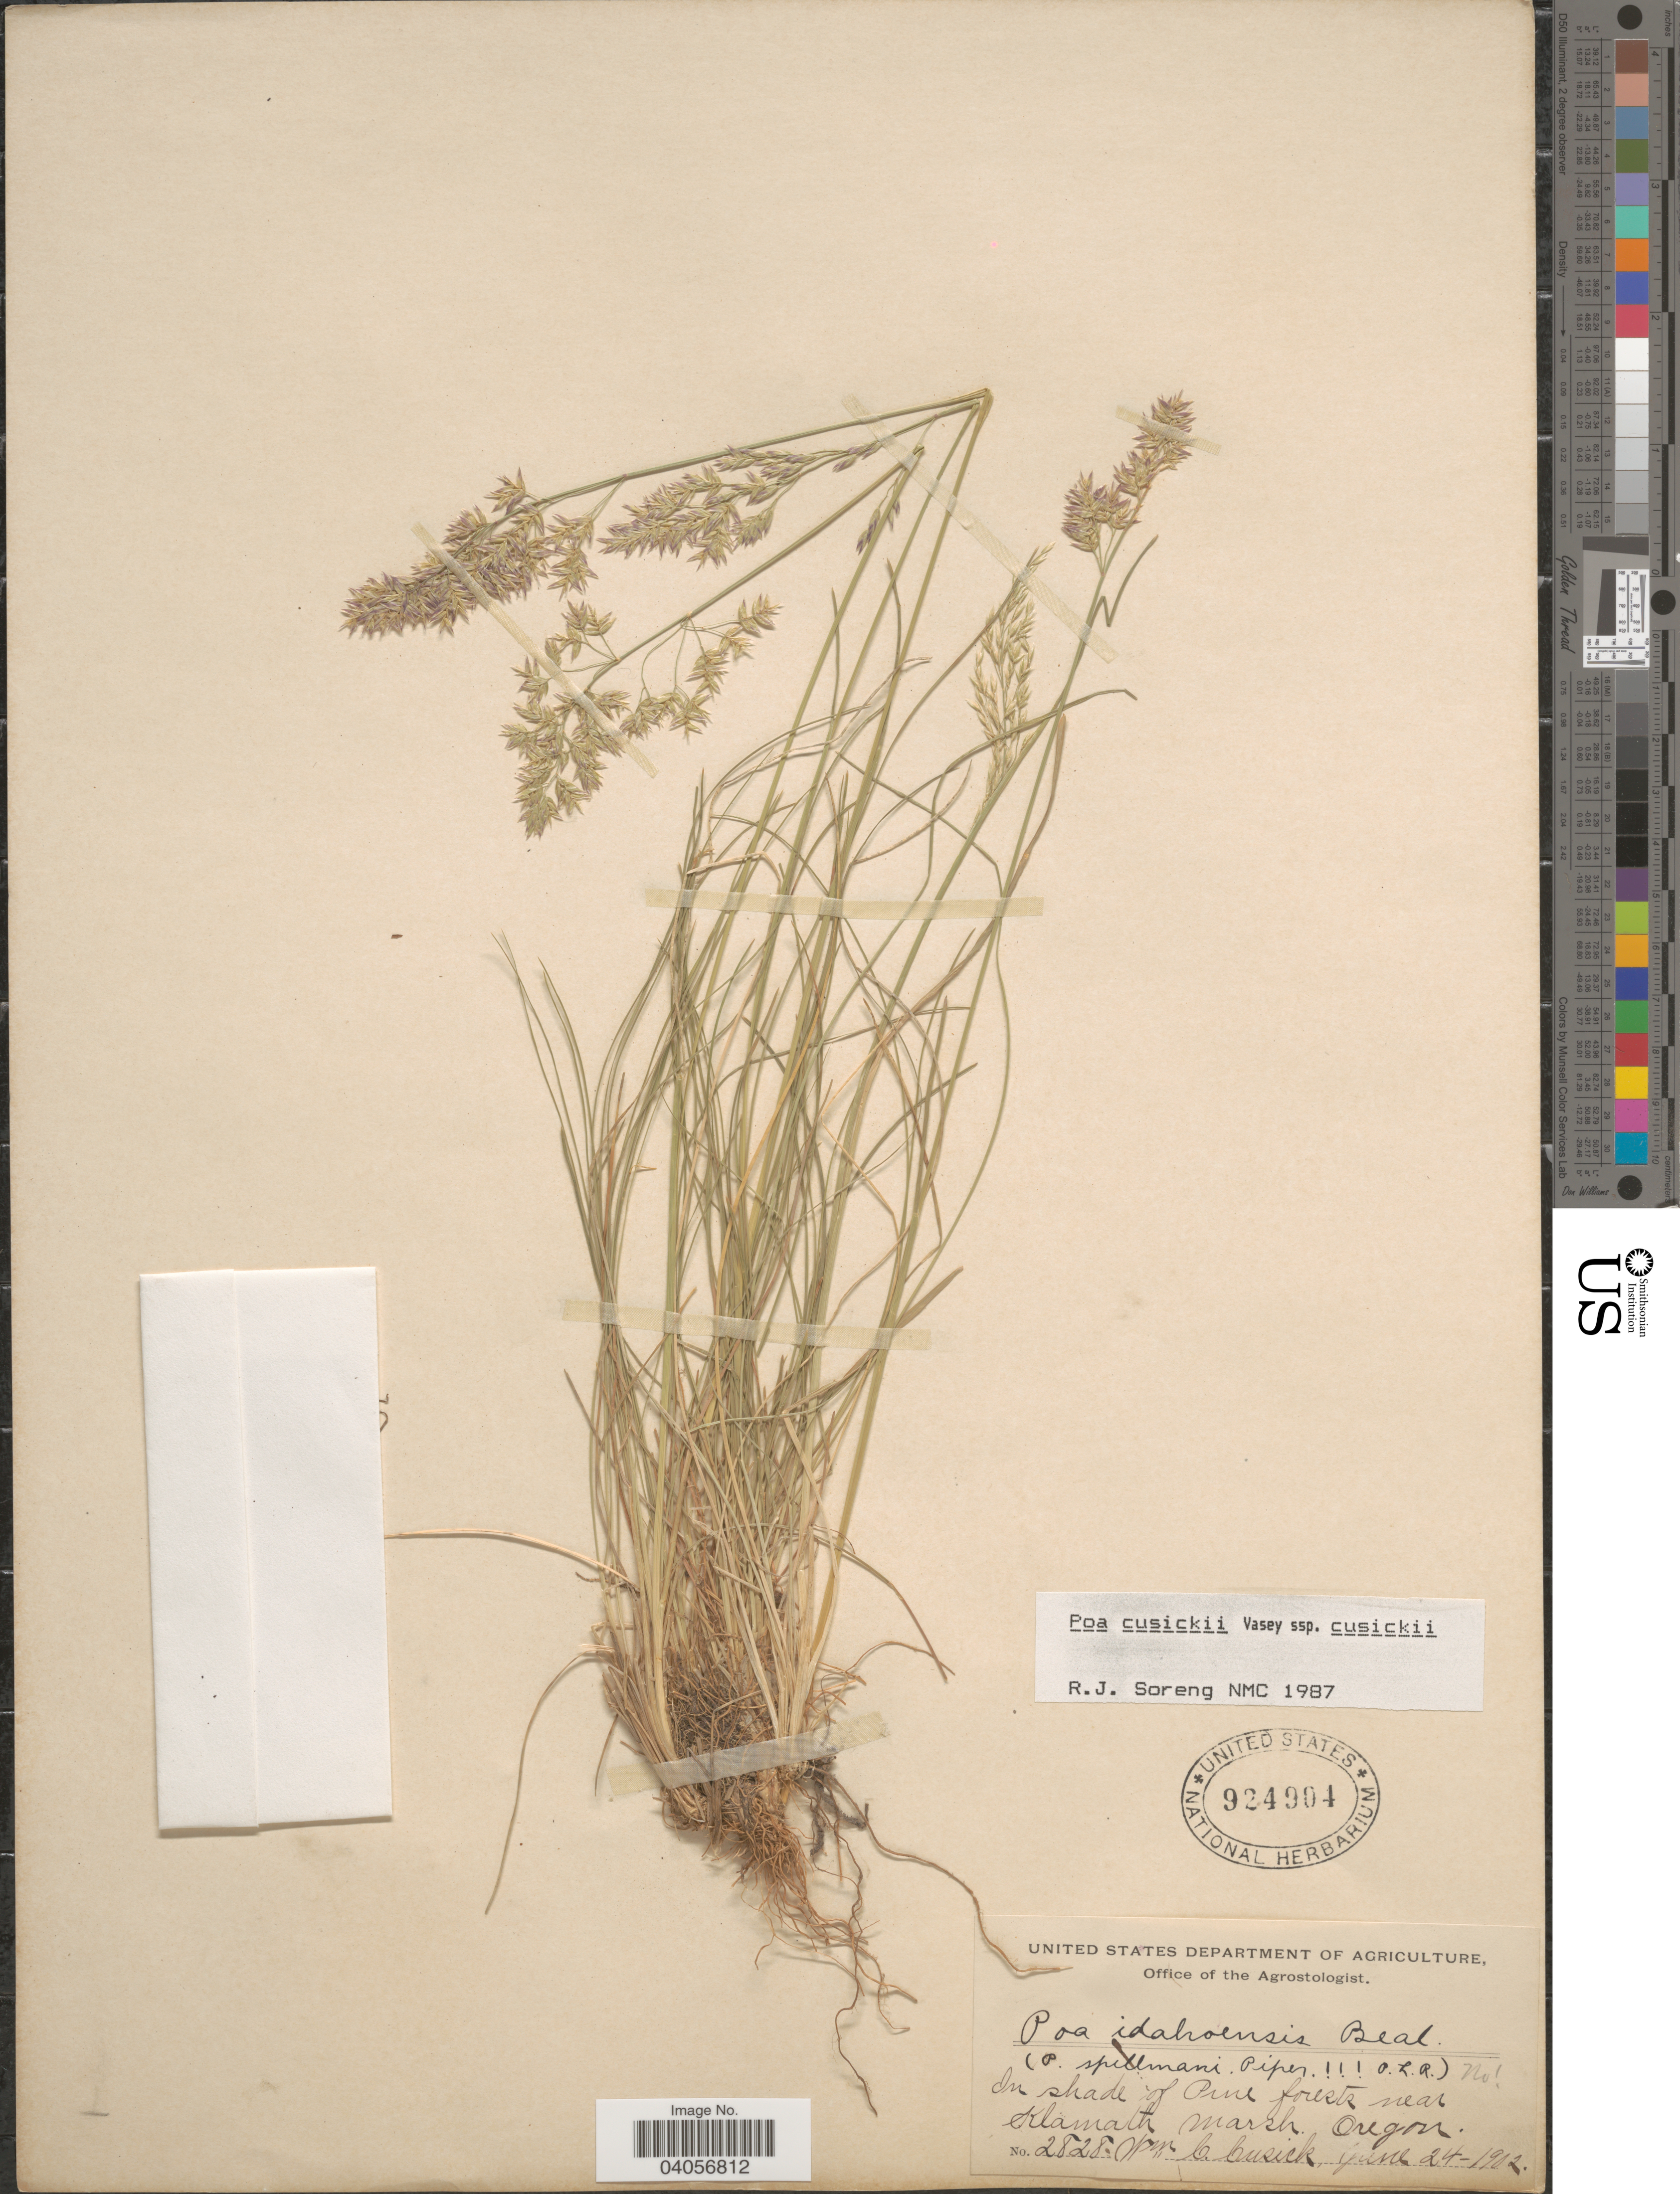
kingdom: Plantae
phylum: Tracheophyta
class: Liliopsida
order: Poales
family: Poaceae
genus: Poa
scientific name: Poa cusickii subsp. cusickii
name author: Vasey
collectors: W. C. Cusick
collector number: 2828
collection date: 1902-06-24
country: United States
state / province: Oregon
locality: In shade of Pine forests near Klamath marsh.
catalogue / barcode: US 924904